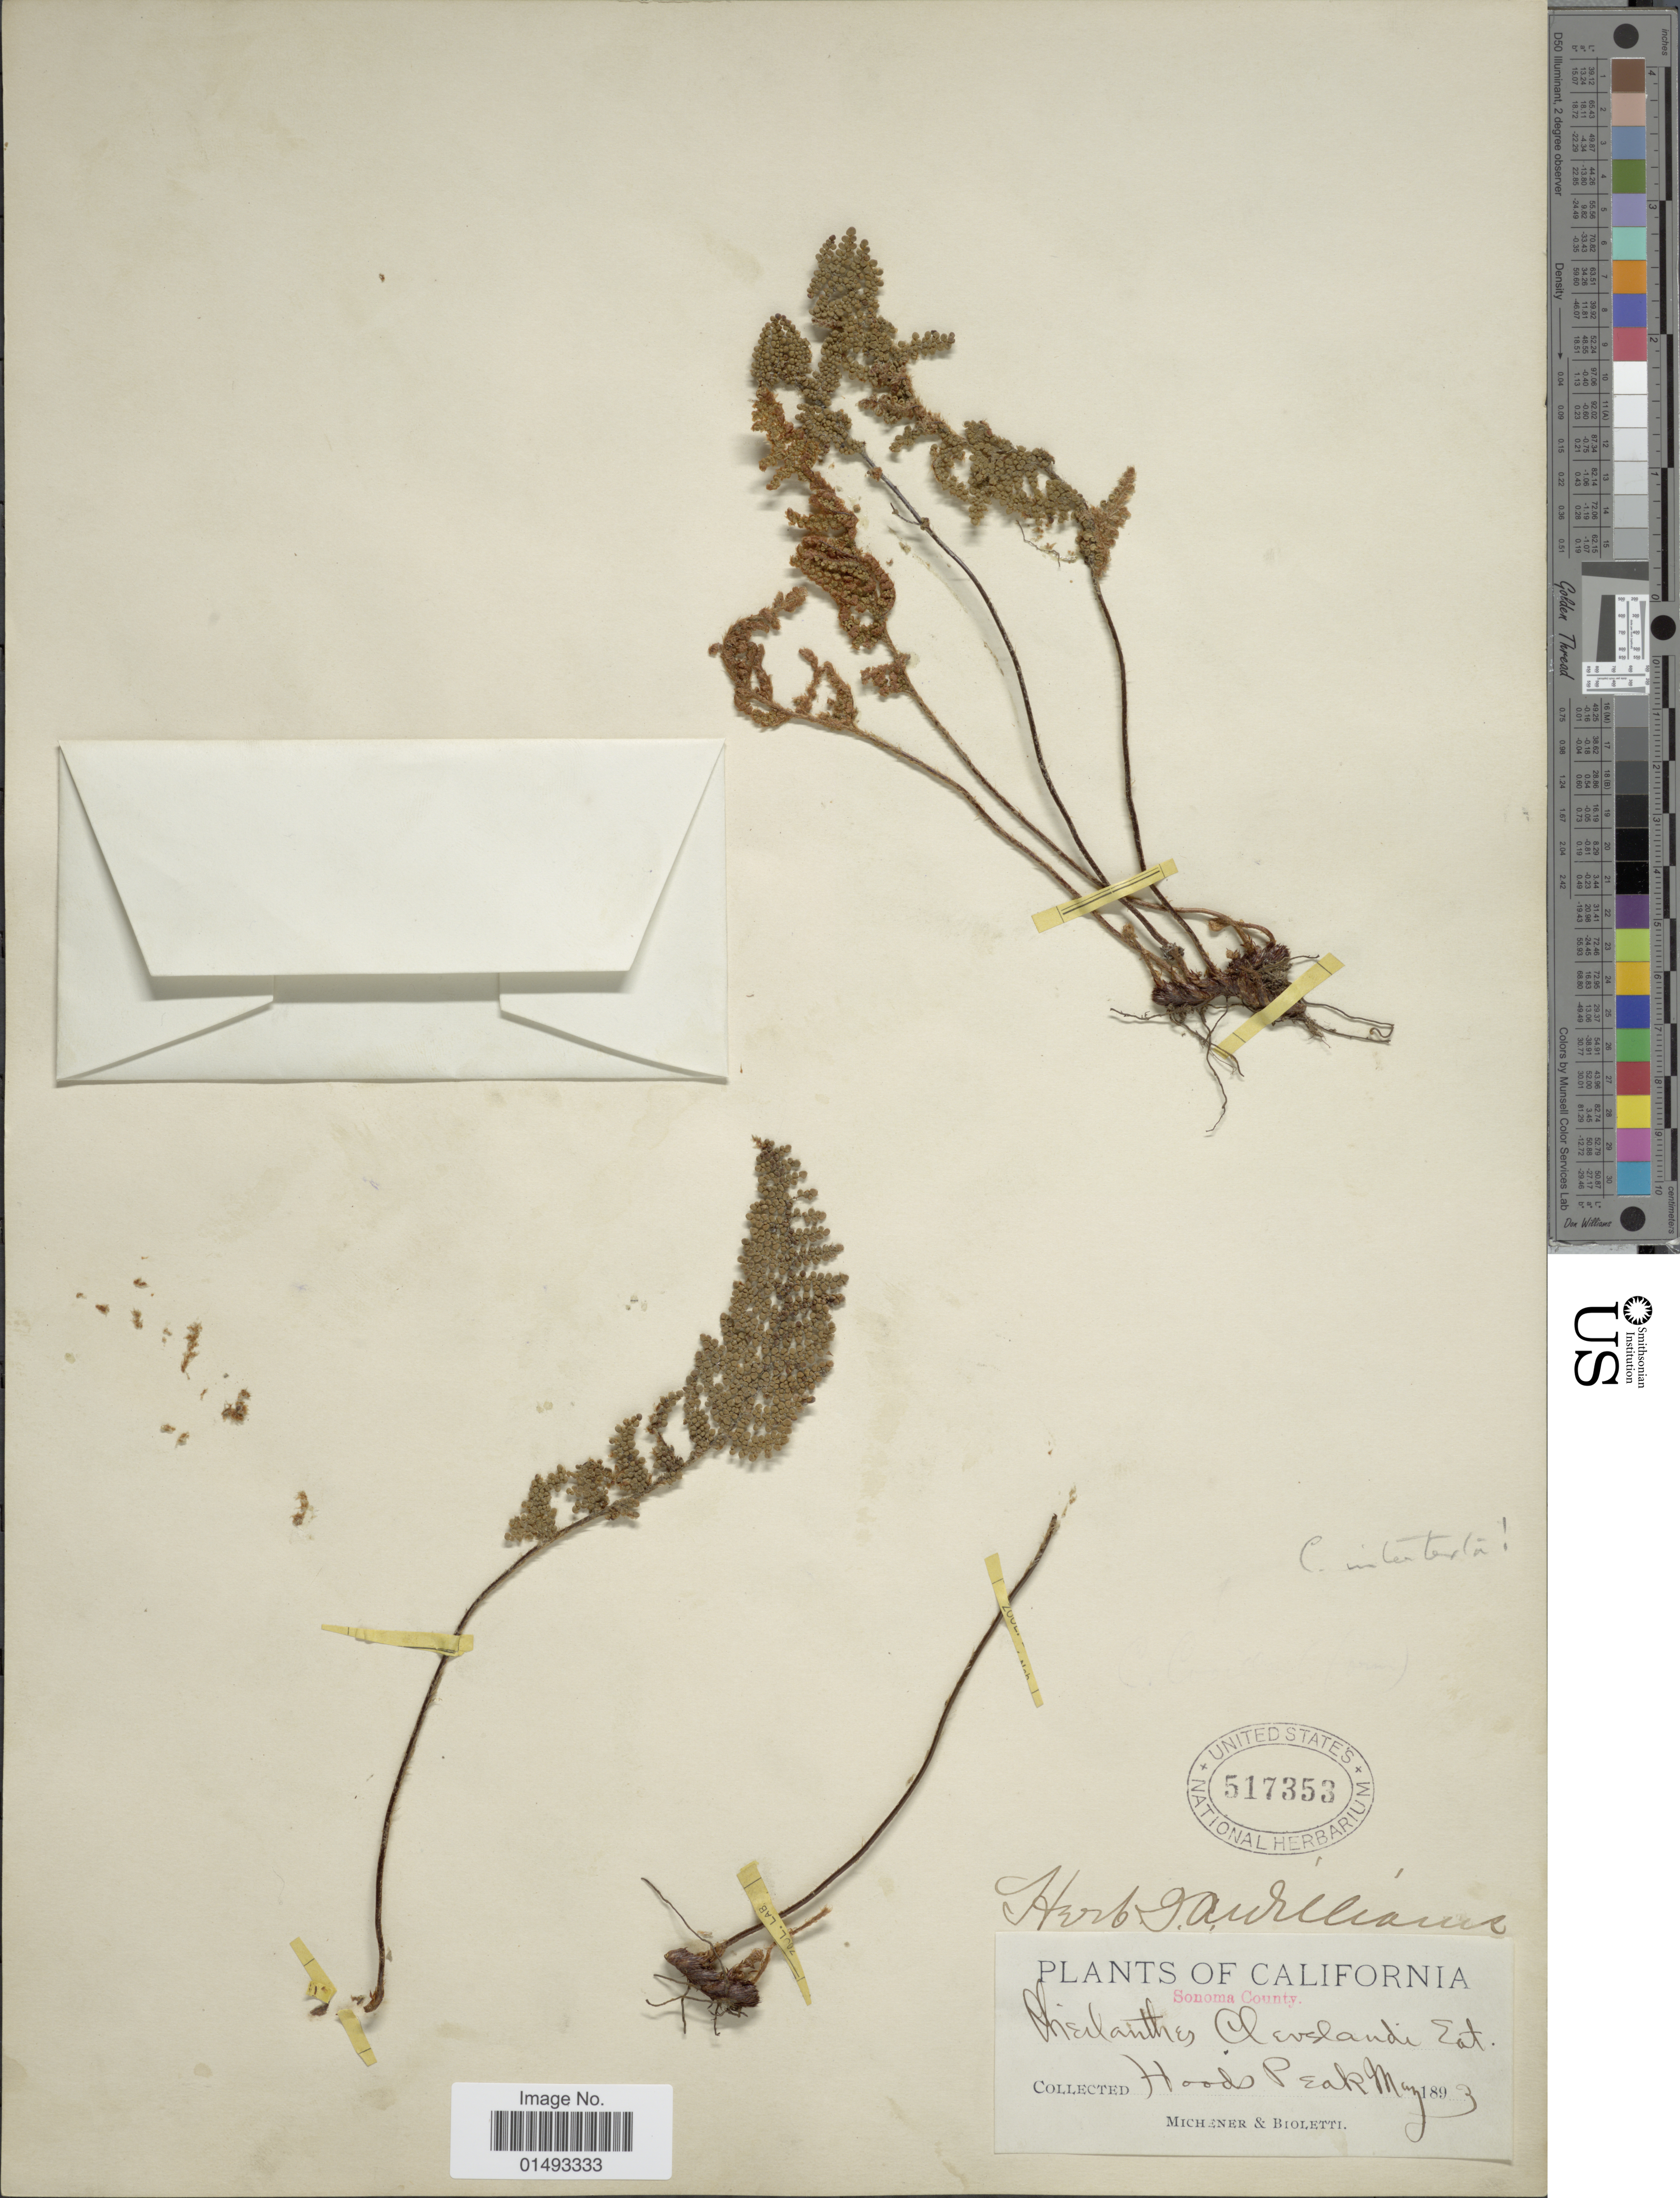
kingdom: Plantae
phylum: Tracheophyta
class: Polypodiopsida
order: Polypodiales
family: Pteridaceae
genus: Myriopteris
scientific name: Myriopteris intertexta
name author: (Maxon) Grusz & Windham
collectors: -. Michener & -- Bioletti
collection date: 1893-05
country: United States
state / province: California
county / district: Sonoma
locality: Sonoma County, Hoods Peak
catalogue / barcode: US 517353